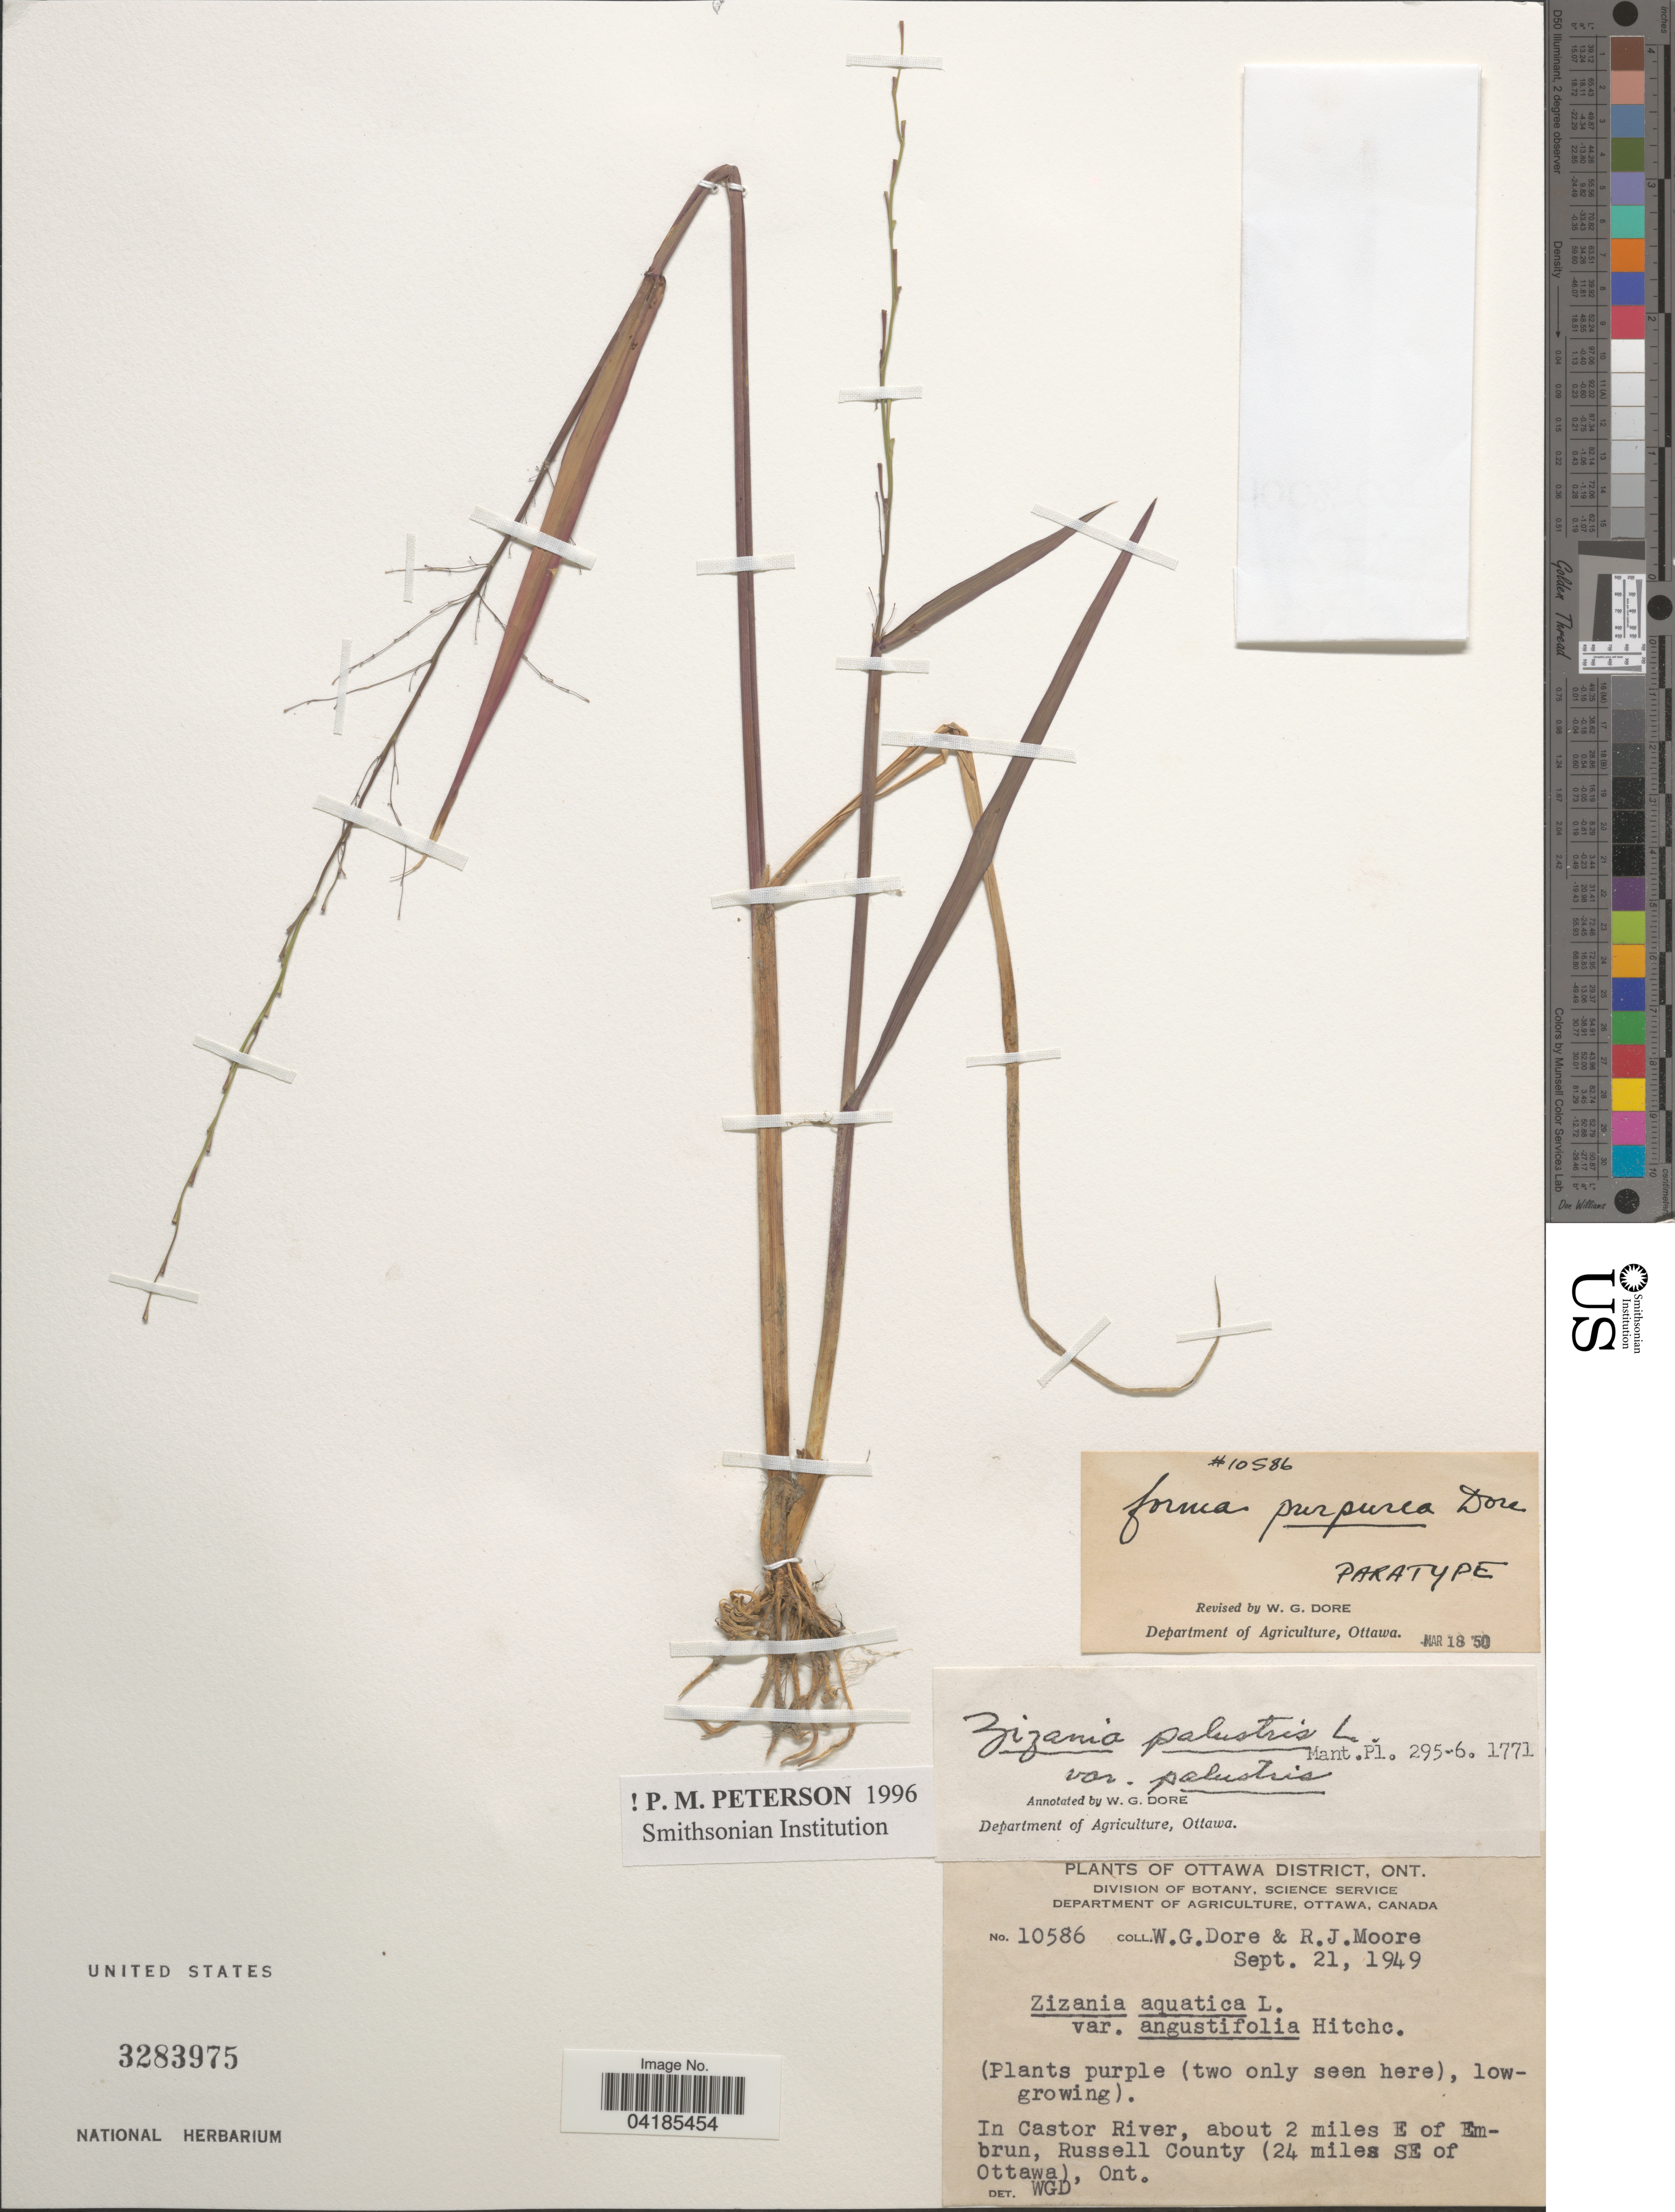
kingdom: Plantae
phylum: Tracheophyta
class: Liliopsida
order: Poales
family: Poaceae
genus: Zizania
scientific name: Zizania palustris var. palustris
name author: L.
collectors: W. Dore & R. J. Moore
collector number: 10586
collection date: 1949-09-21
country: Canada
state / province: Ontario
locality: Ottawa District. In Castor River, about 2 miles E of Embrun, Russell County (24 miles SE of Ottawa).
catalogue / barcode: US 3283975